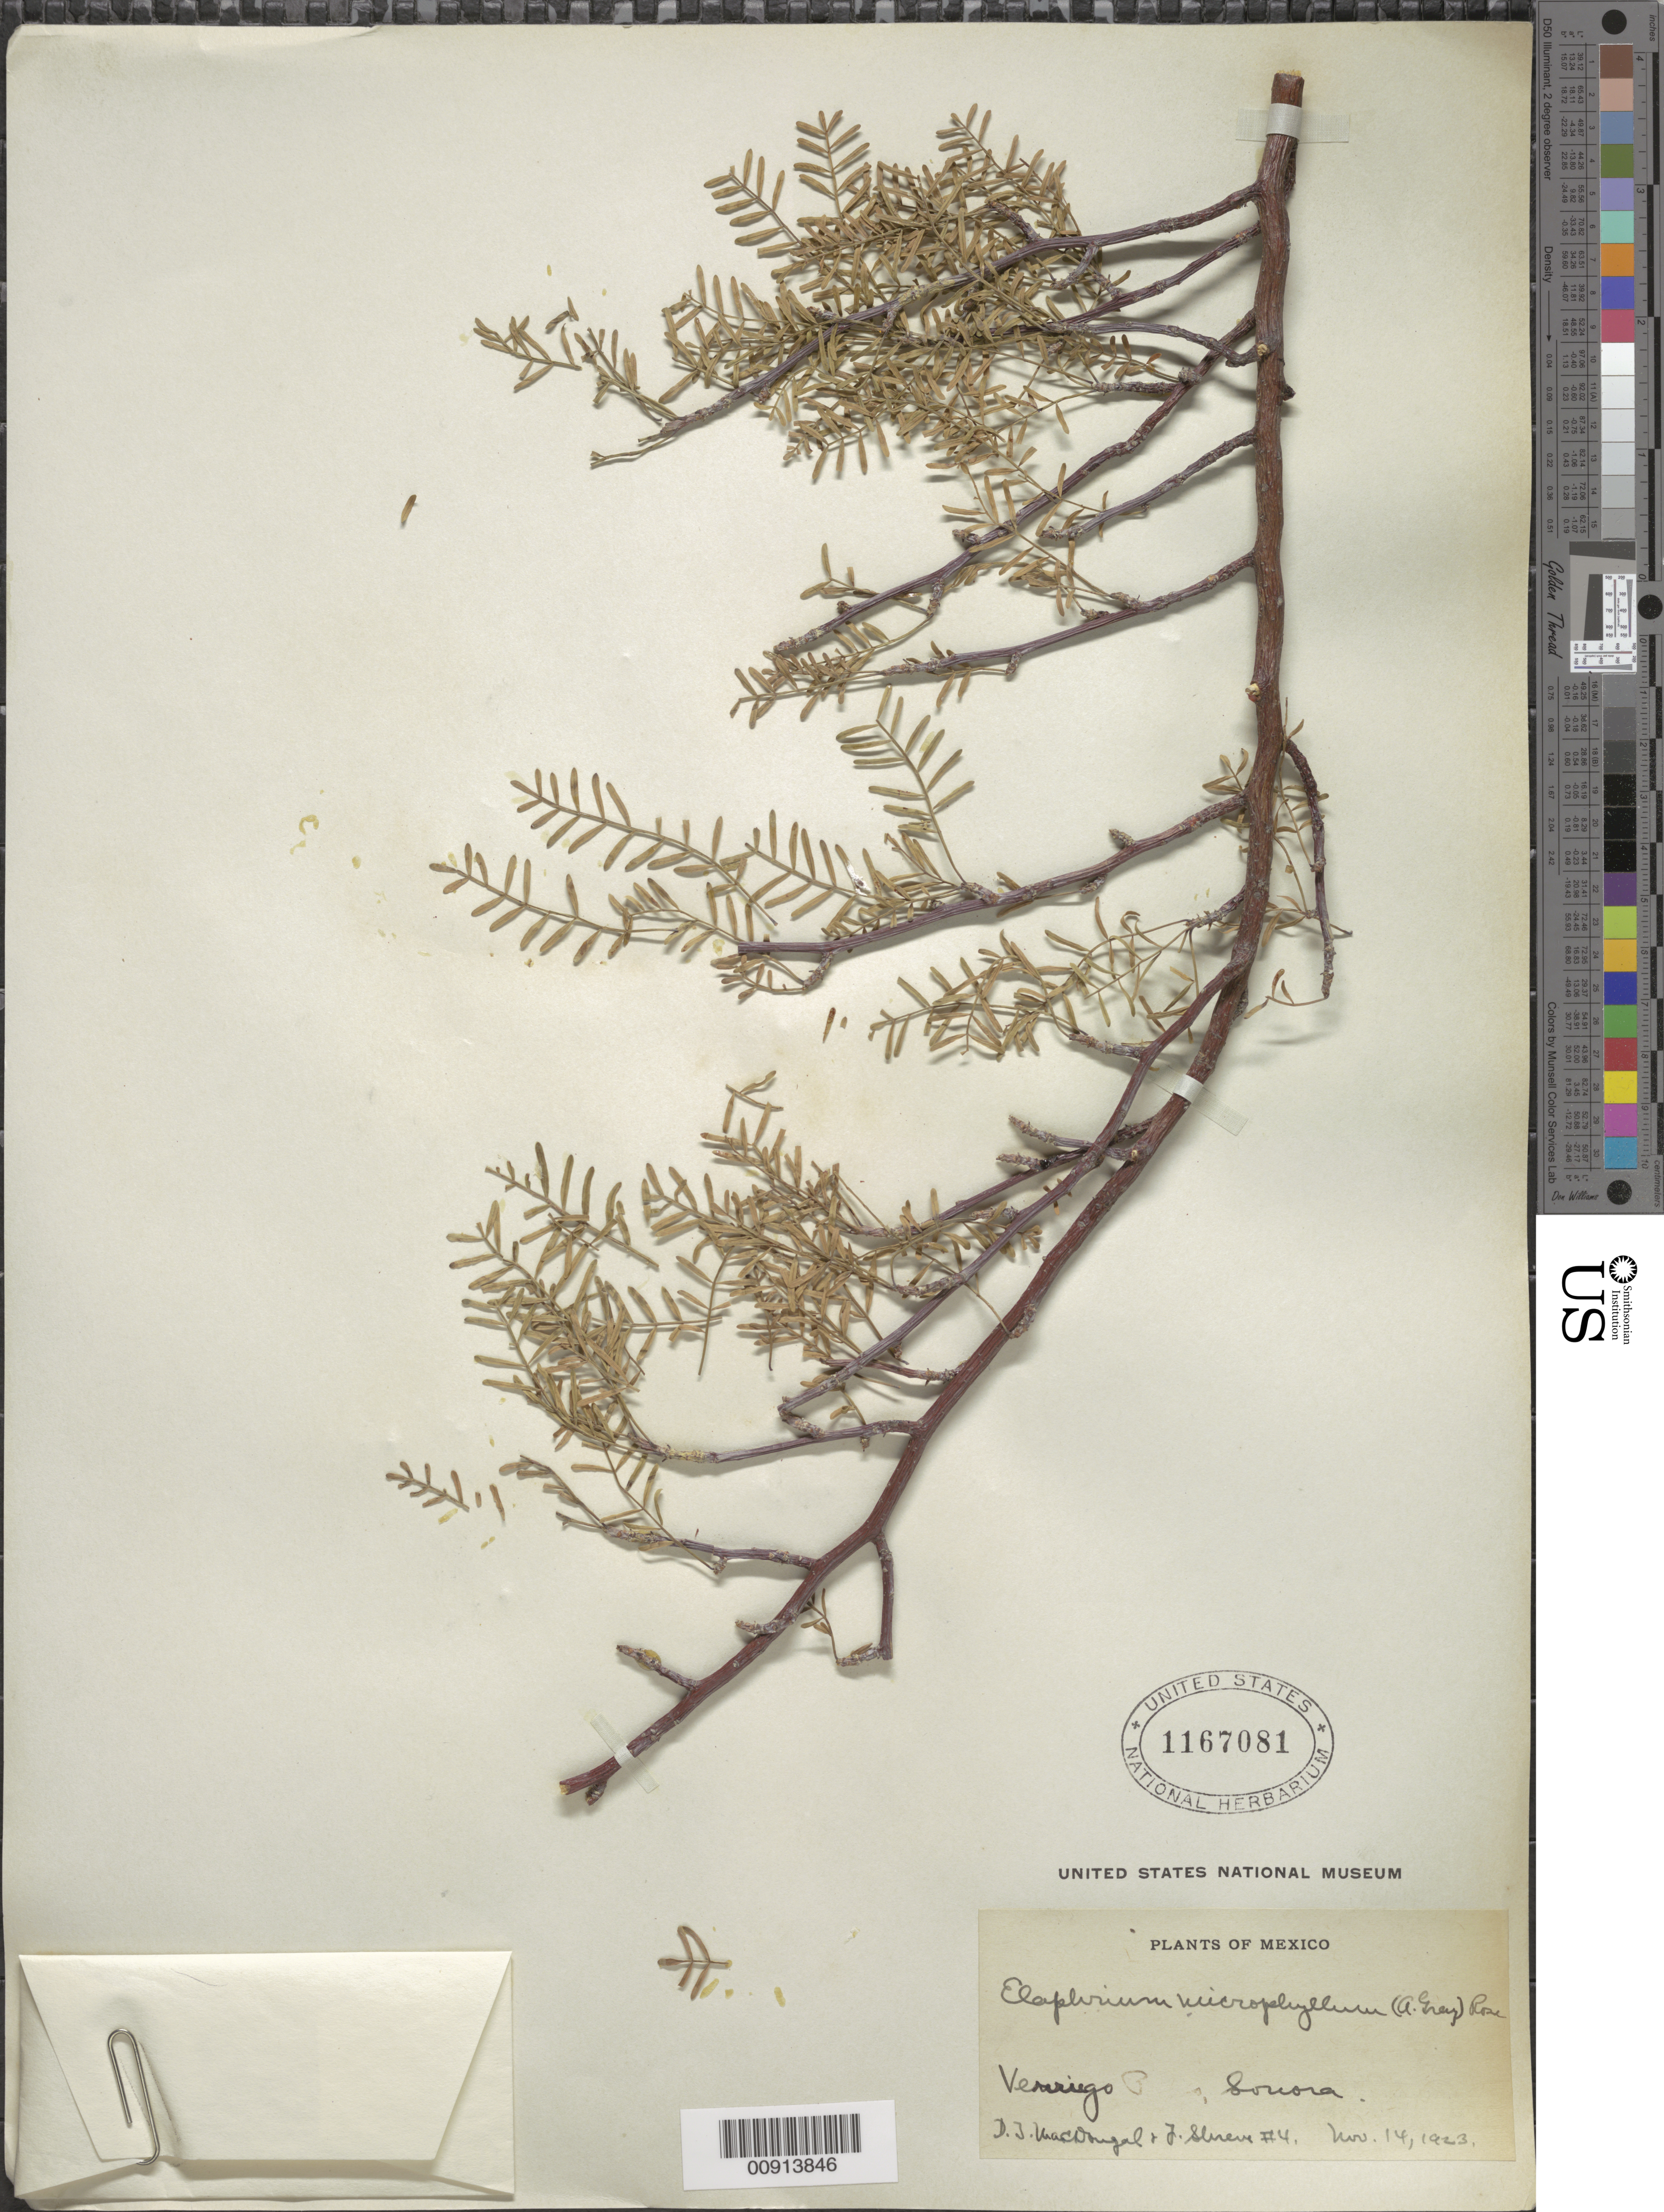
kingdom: Plantae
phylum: Tracheophyta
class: Magnoliopsida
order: Sapindales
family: Burseraceae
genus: Bursera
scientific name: Bursera microphylla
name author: A. Gray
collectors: D. T. MacDougal & F. Shreve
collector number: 4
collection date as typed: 14 Nov 1923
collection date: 1923-11-14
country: Mexico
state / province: Sonora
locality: Verrugo, Sonora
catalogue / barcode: US 1167081